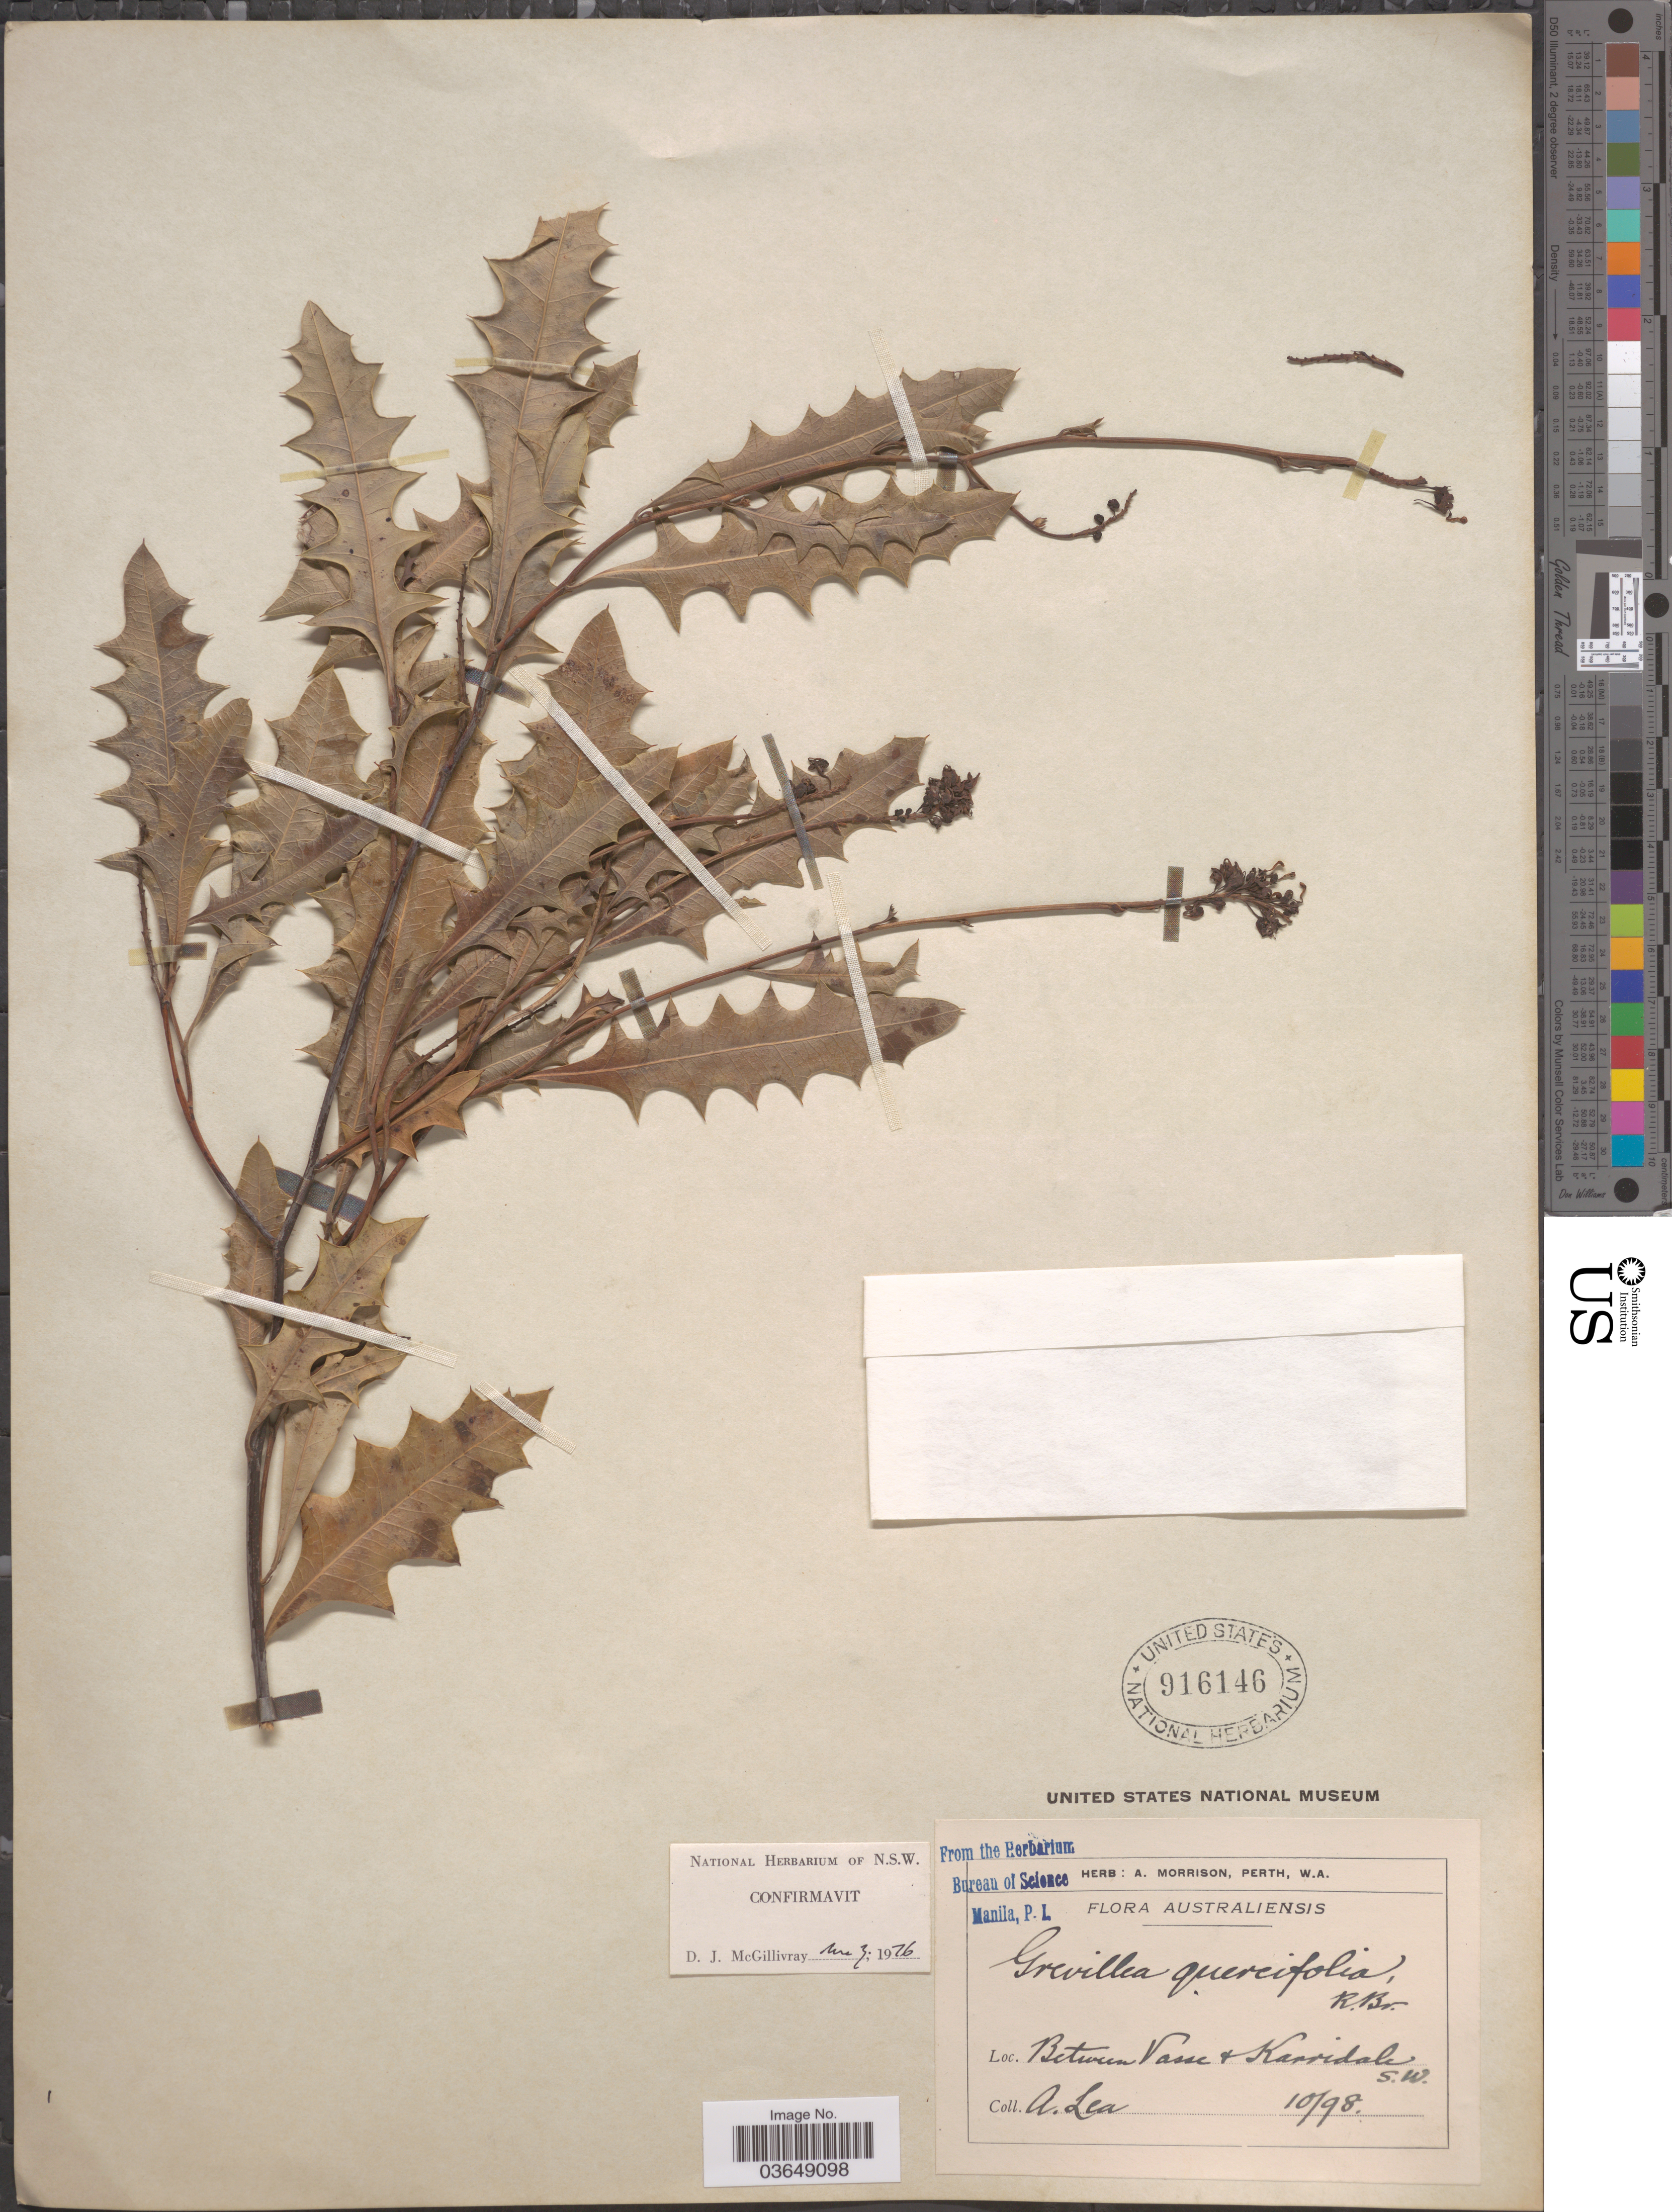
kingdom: Plantae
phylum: Tracheophyta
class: Magnoliopsida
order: Proteales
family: Proteaceae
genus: Grevillea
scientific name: Grevillea quercifolia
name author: R. Br.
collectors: A. Lea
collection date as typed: Transcribed d/m/y: /10/98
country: Australia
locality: Between Vasse + Karridale S.W.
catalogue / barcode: US 916146